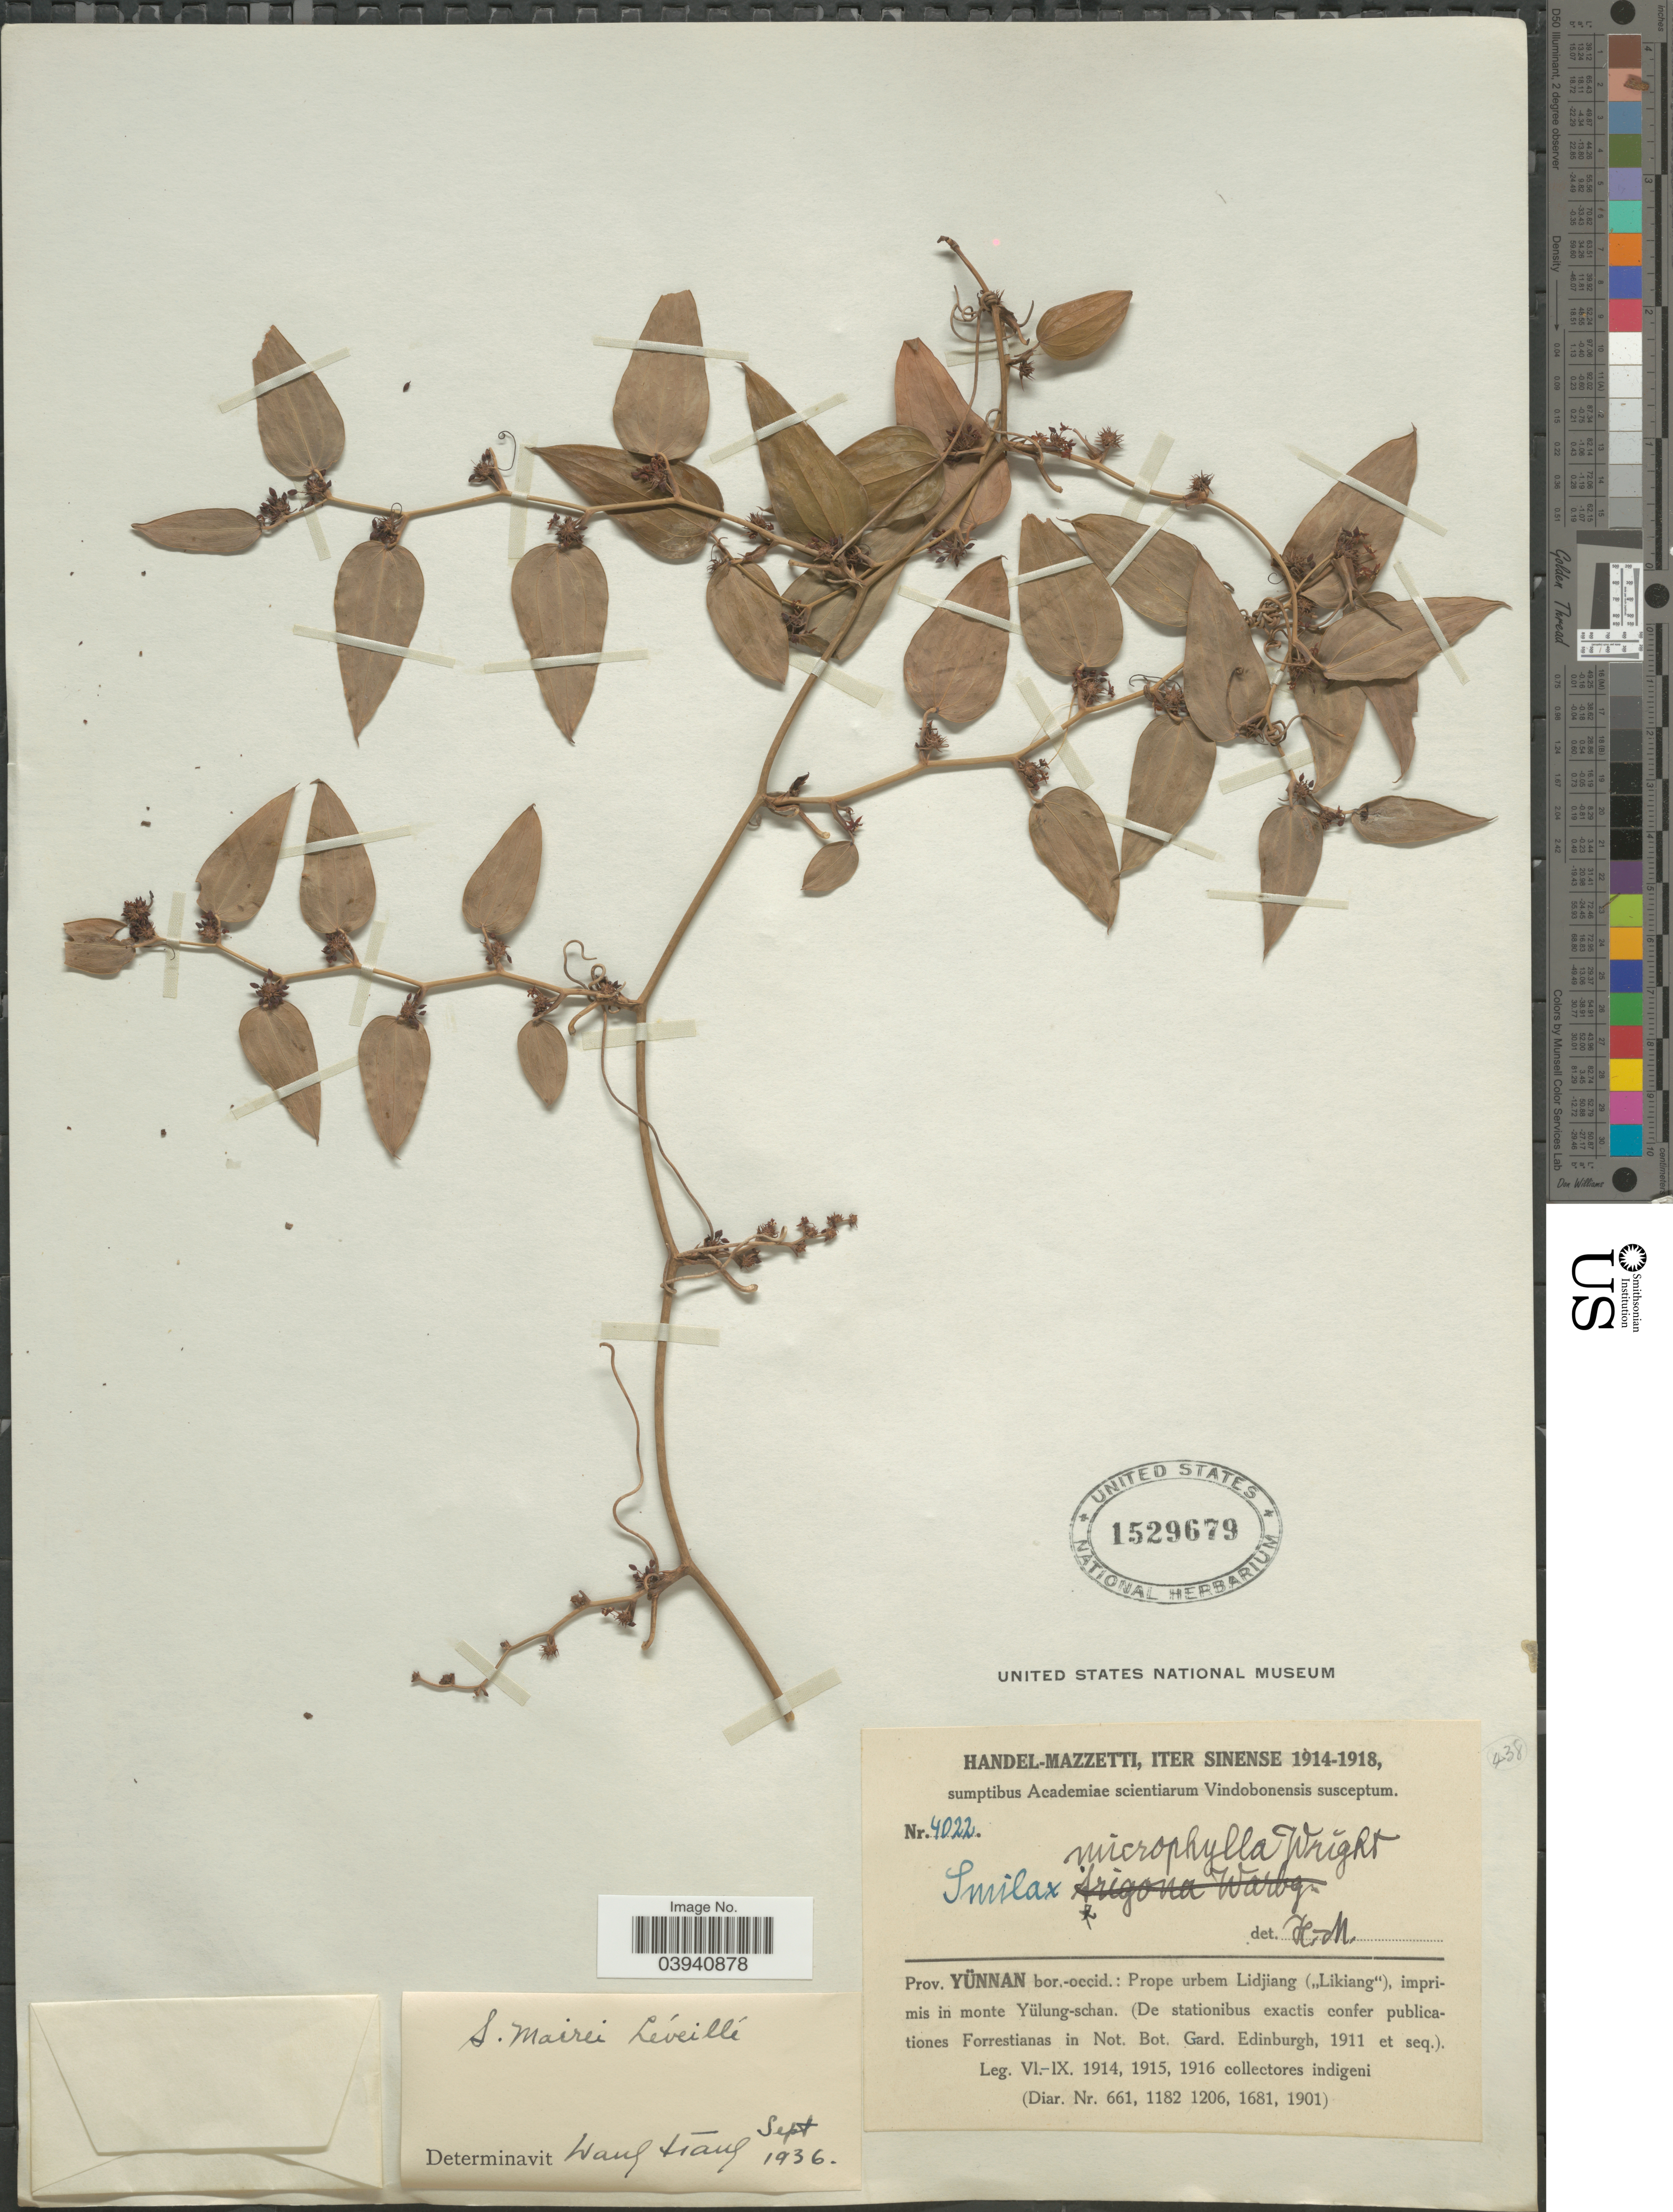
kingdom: Plantae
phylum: Tracheophyta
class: Liliopsida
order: Liliales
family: Smilacaceae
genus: Smilax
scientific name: Smilax mairei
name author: H. Lév.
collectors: Handel-Mazzetti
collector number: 4022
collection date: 1914-06/1918-09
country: China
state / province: Yunnan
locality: Iter Sinense. Prov. Yünnan bor.-occid.: Prope urbem Lidjiang (,,Likiang'), imprimis in monte Yülung-schan. (De stationibus exactis confer publicationes Forrestianas in Not. Bot. Gard. Edinburgh.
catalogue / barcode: US 1529679